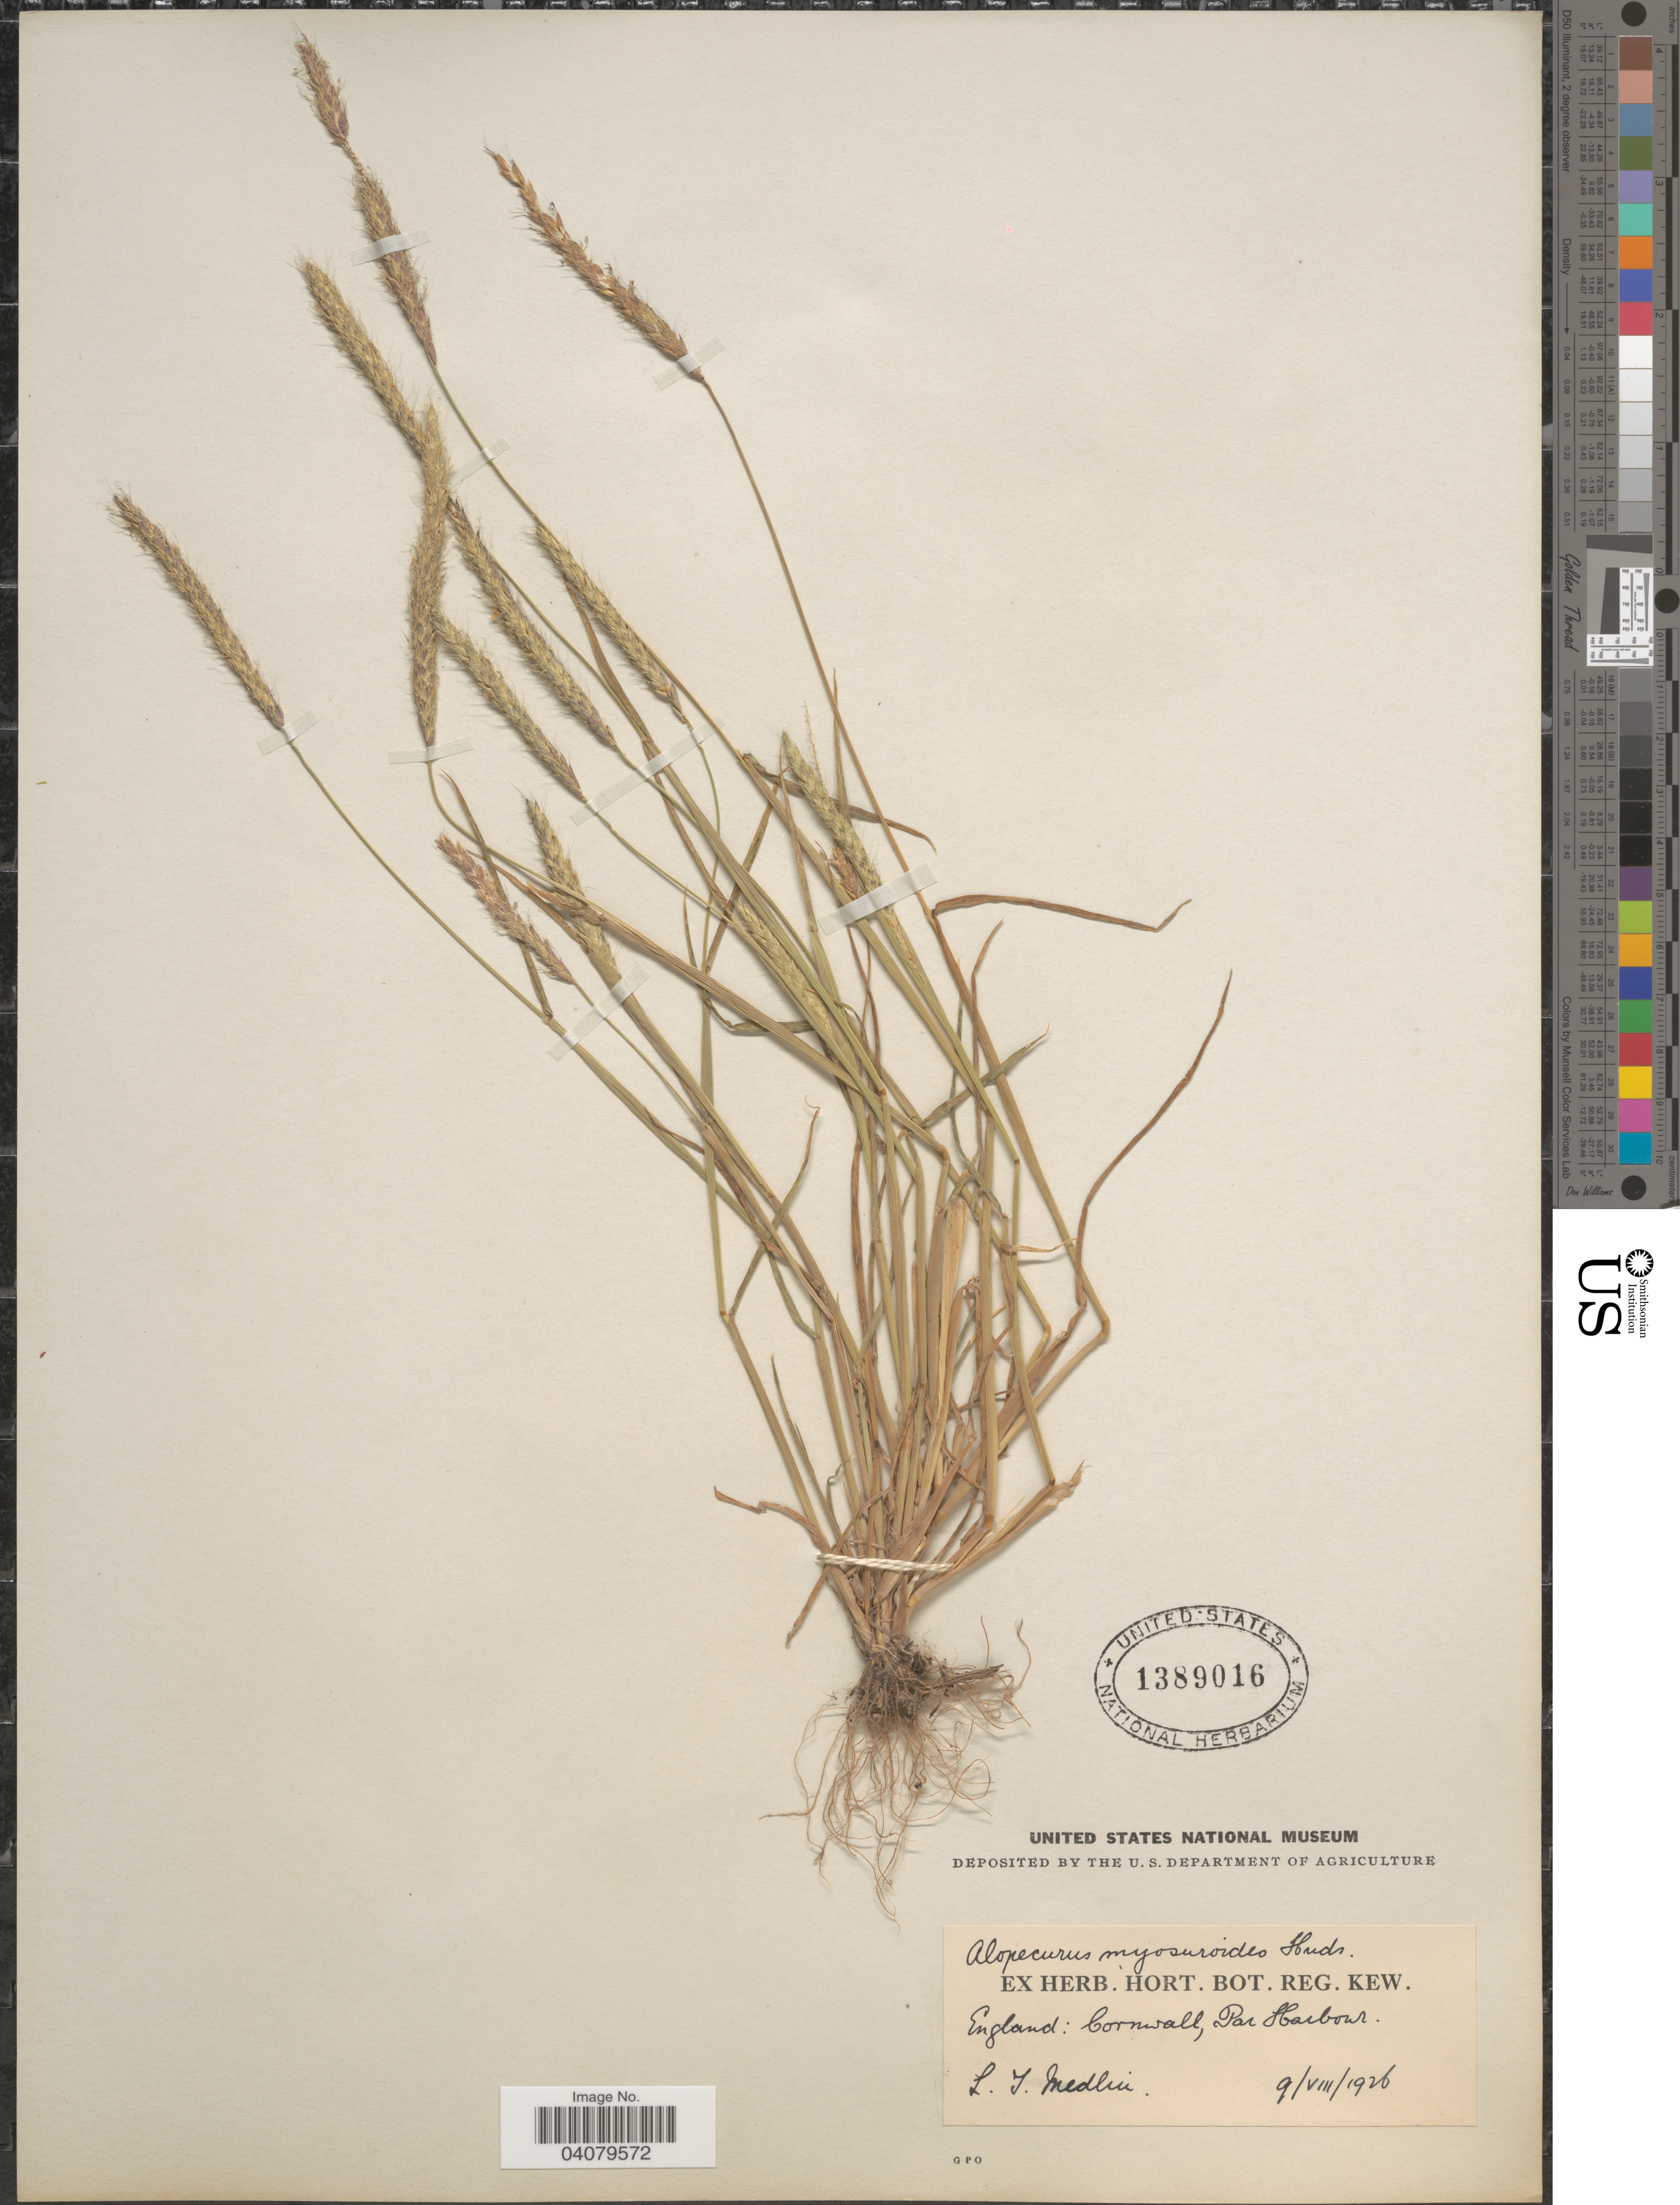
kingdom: Plantae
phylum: Tracheophyta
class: Liliopsida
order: Poales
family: Poaceae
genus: Alopecurus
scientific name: Alopecurus myosuroides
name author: Huds.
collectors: L. Medlin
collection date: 1926-08-09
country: United Kingdom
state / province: England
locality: Cornwall, Par Harbour.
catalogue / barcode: US 1389016